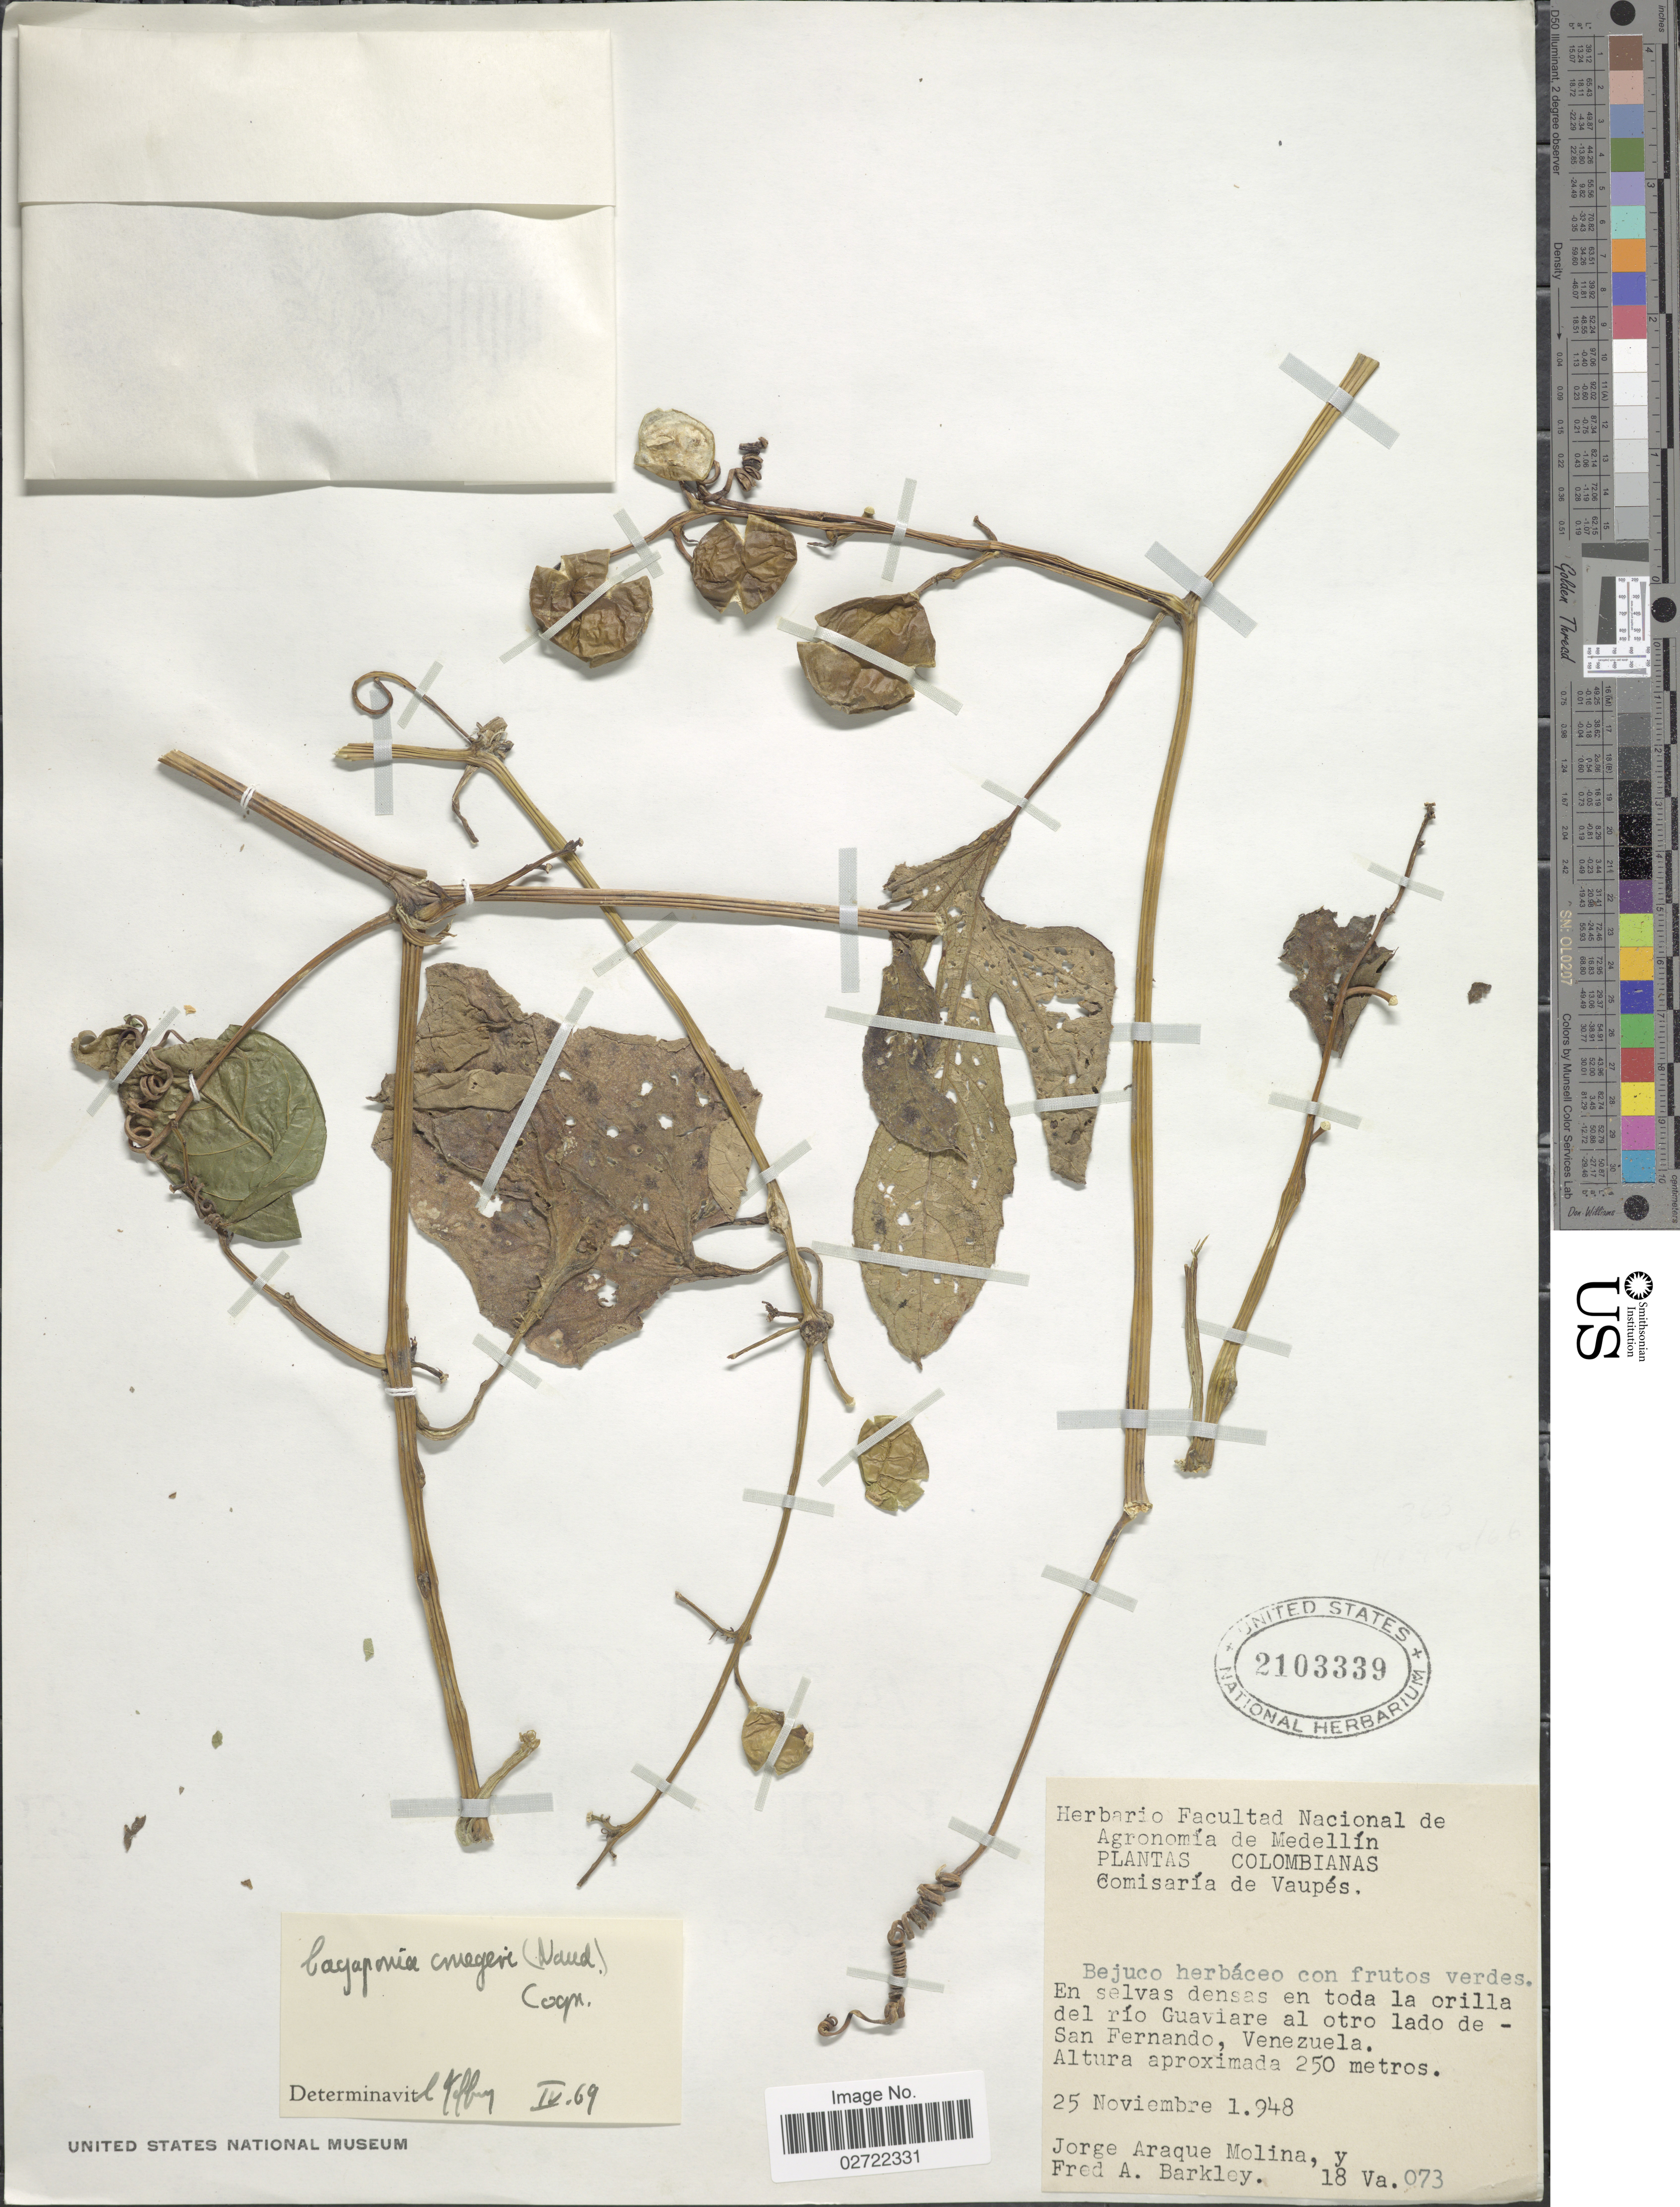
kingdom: Plantae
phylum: Tracheophyta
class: Magnoliopsida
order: Cucurbitales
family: Cucurbitaceae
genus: Cayaponia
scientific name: Cayaponia cruegeri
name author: (Naudin) Cogn.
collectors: J. Araque Molina & F. A. Barkley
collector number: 18Va073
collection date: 1948-11-25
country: Venezuela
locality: En selvas Guaviare al otro lado de San Fernando.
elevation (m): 250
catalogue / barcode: US 2103339